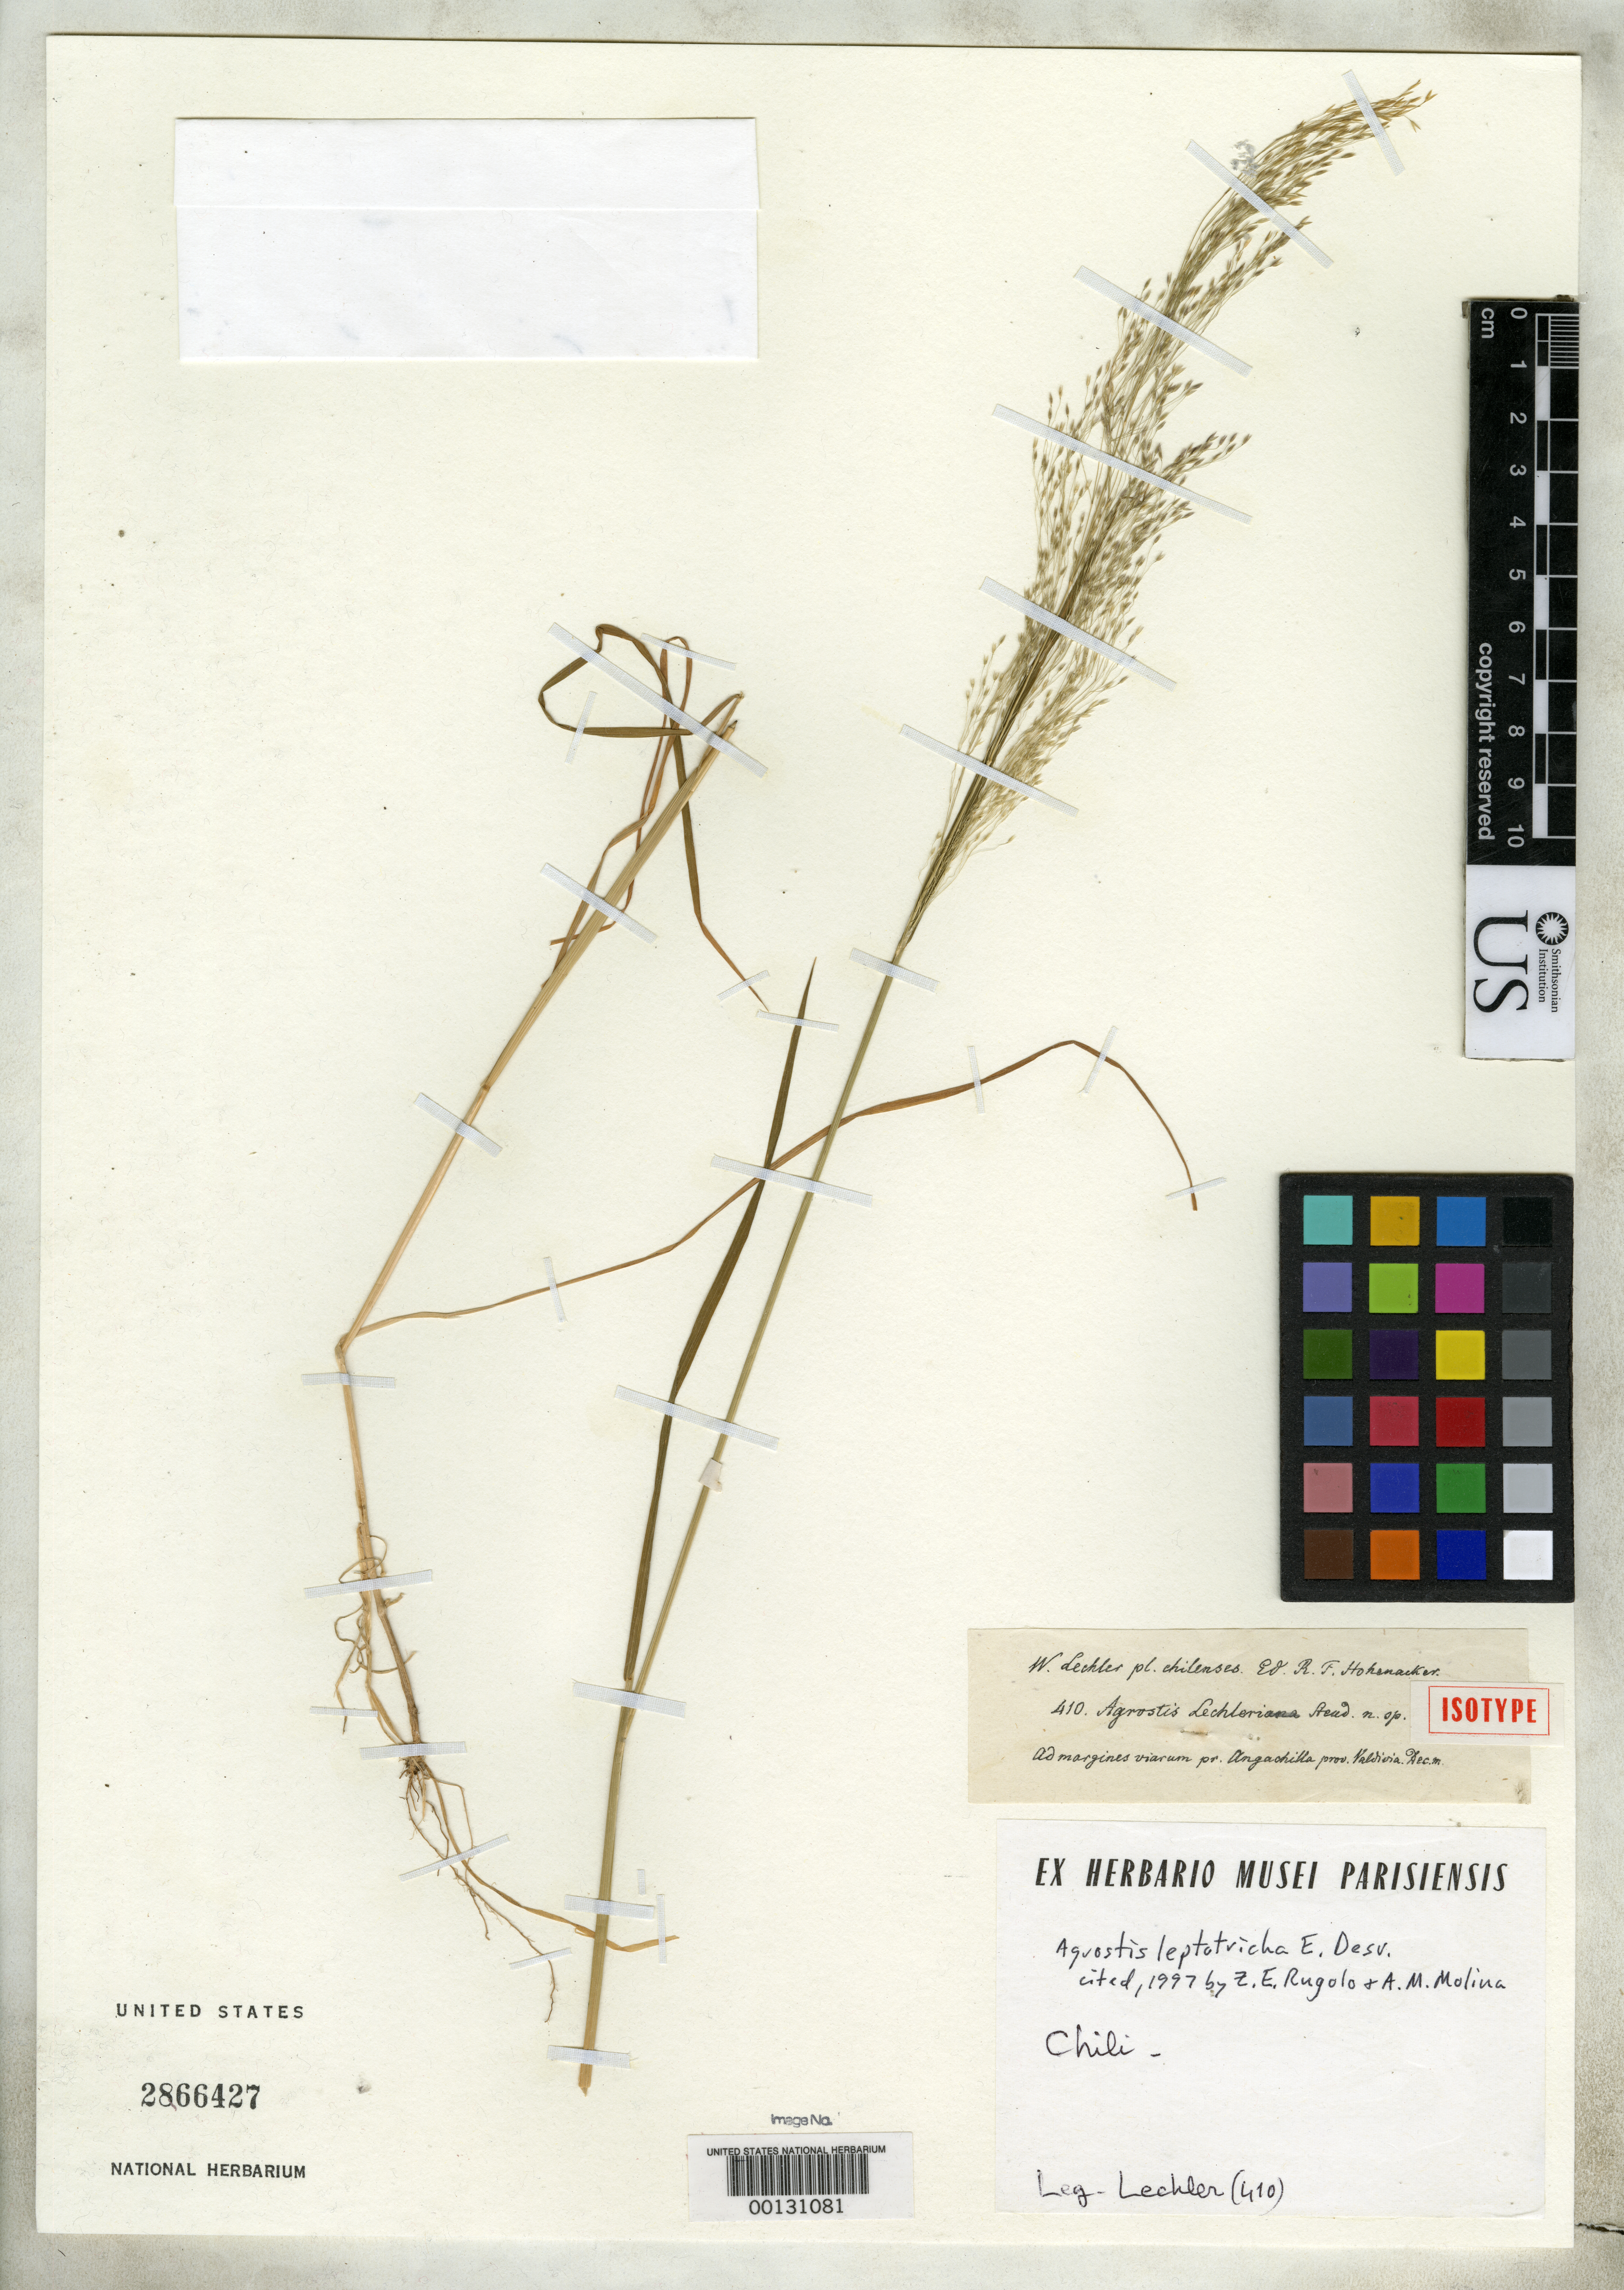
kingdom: Plantae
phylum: Tracheophyta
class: Liliopsida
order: Poales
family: Poaceae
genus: Agrostis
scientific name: Agrostis lechleri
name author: Steud.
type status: Isotype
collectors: W. Lechler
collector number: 410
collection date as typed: Dec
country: Chile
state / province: Los Ríos (XIV)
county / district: Valdivia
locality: Ad margines viarum pr. Angachilla Prov.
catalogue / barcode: US 2866427